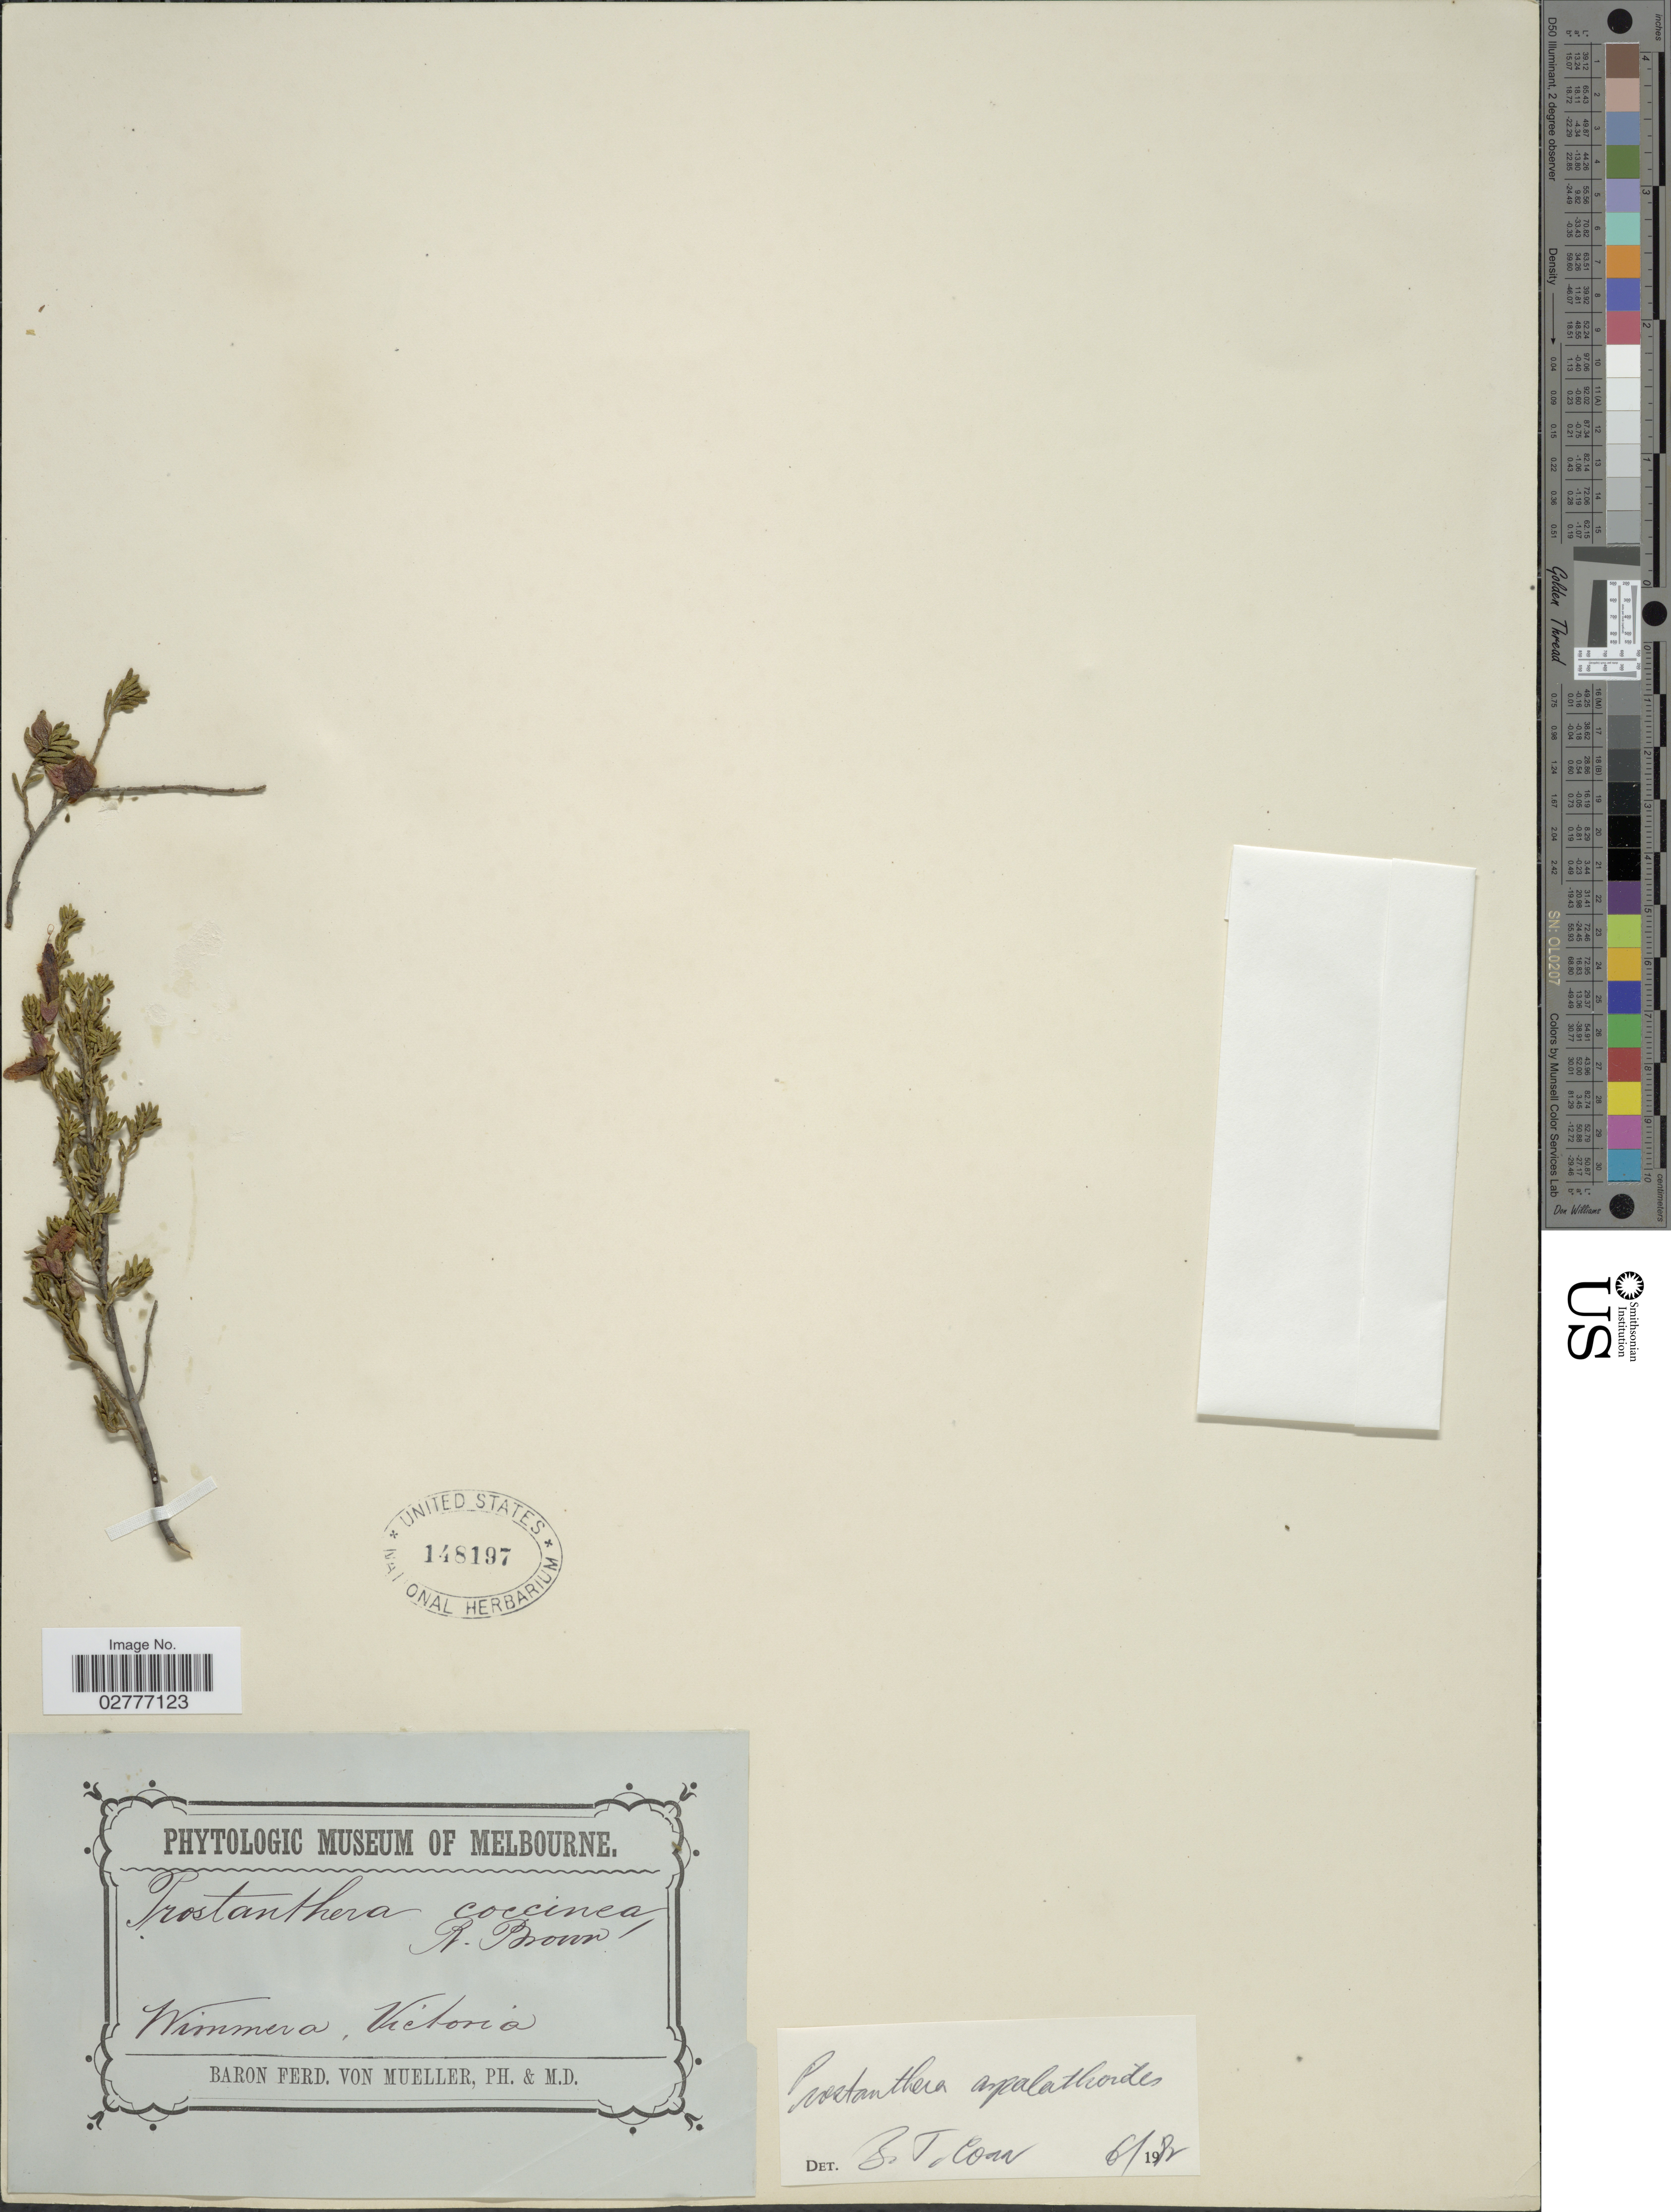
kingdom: Plantae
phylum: Tracheophyta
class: Magnoliopsida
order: Lamiales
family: Lamiaceae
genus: Prostanthera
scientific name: Prostanthera aspalathoides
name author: A. Cunn. ex Benth.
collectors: F. Mueller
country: Australia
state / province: Victoria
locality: Wimmera, Victoria.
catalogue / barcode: US 148197